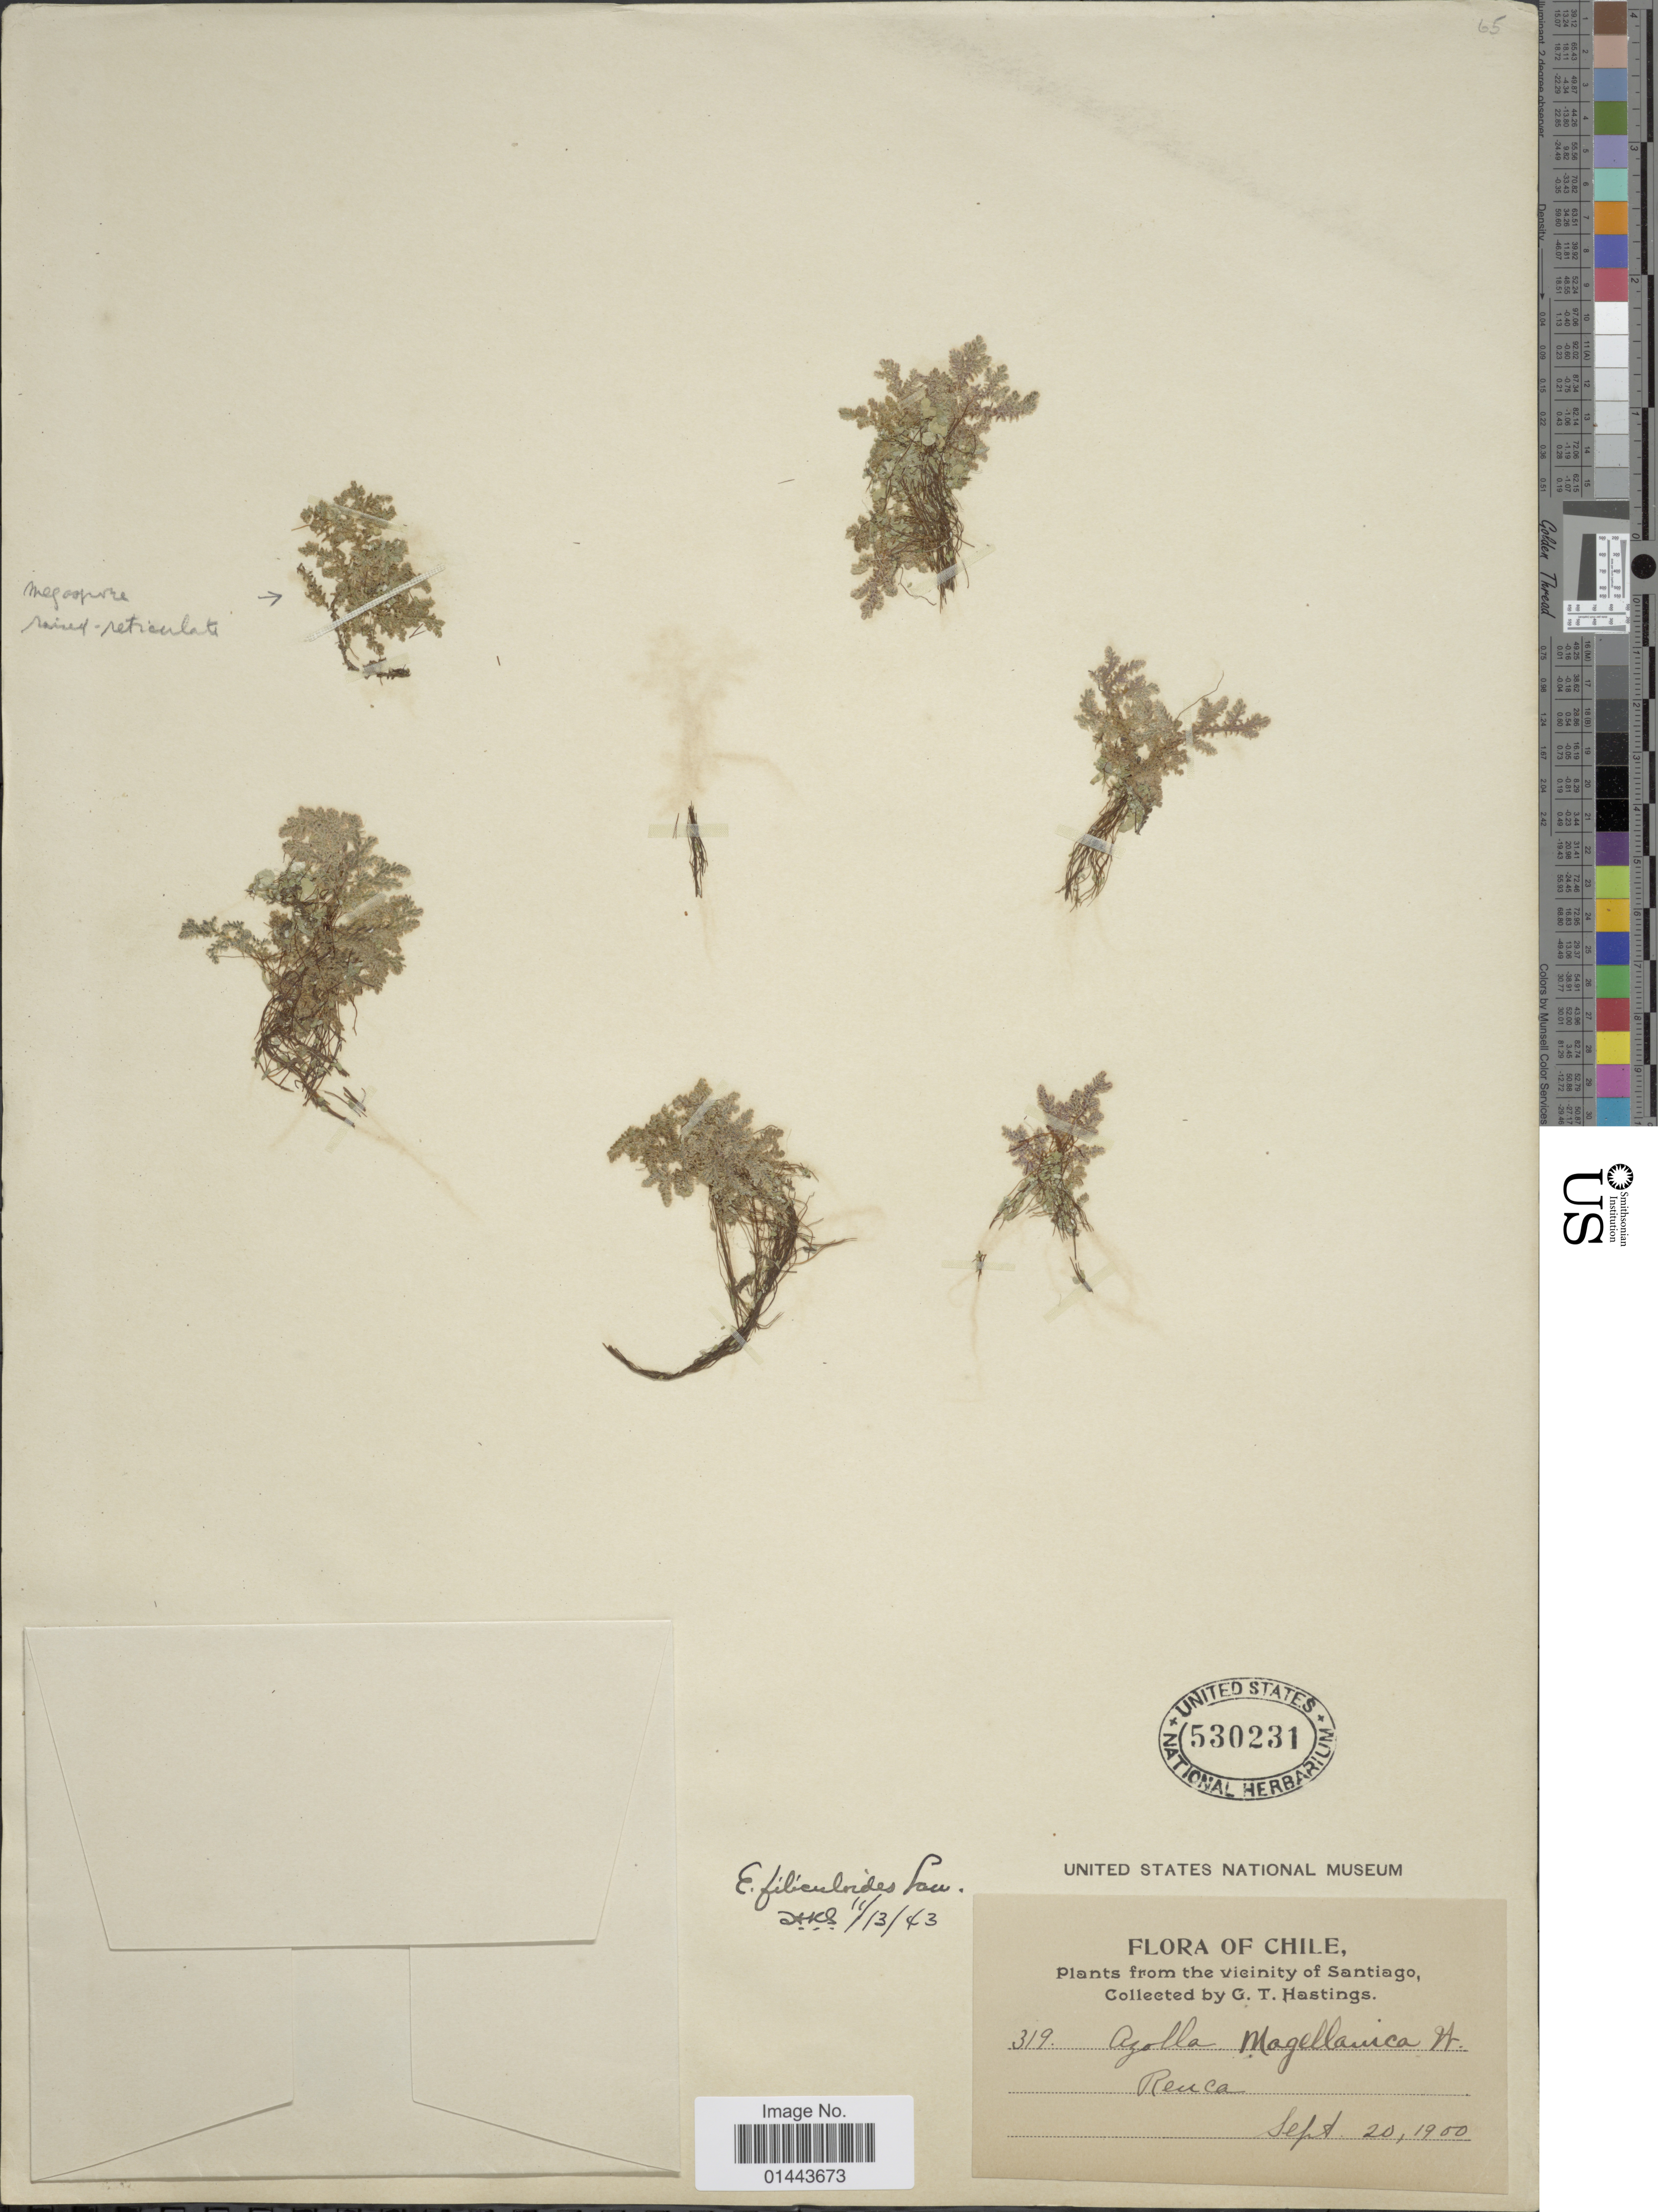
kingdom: Plantae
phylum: Tracheophyta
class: Polypodiopsida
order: Salviniales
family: Salviniaceae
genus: Azolla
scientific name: Azolla filiculoides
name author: Lam.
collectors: G. Hastings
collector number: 319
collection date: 1950-09-20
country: Chile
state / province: Región Metropolitana (RM)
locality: Santiago. Rueca.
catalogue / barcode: US 530231